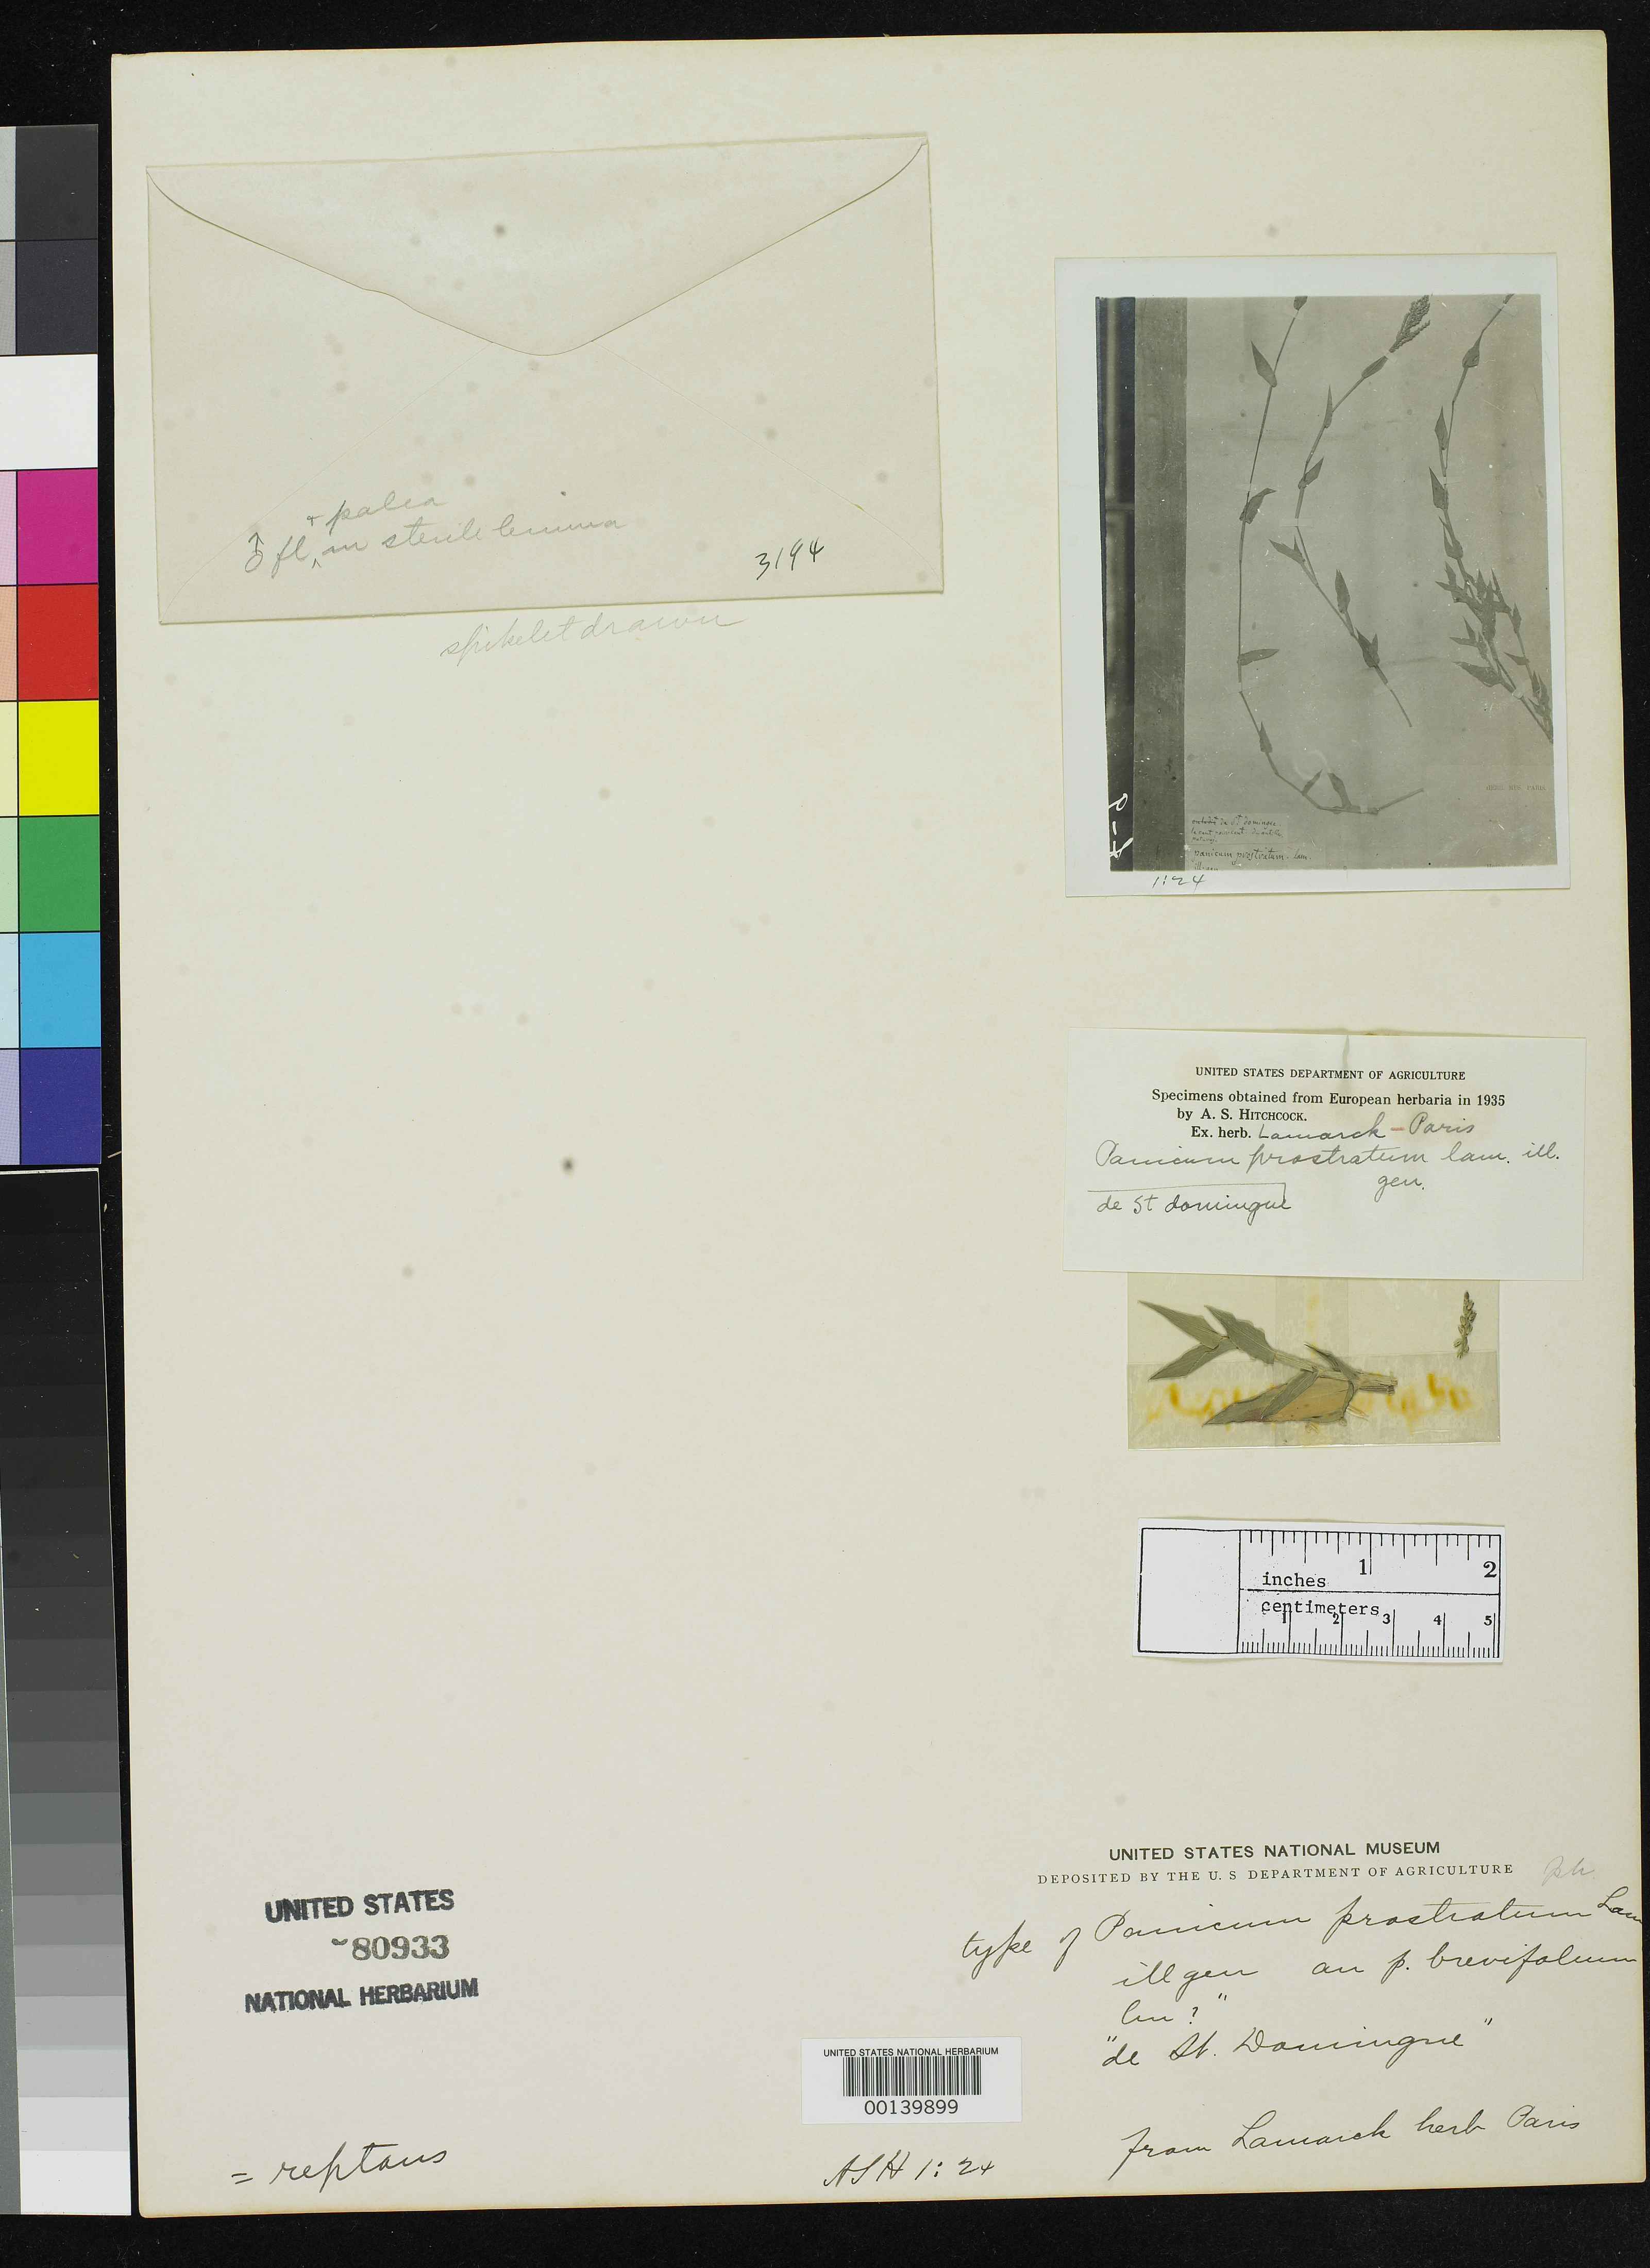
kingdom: Plantae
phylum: Tracheophyta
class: Liliopsida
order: Poales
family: Poaceae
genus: Panicum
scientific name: Panicum prostratum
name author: Lam.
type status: Type Fragment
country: Dominican Republic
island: Hispaniola Island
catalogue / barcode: US 80933